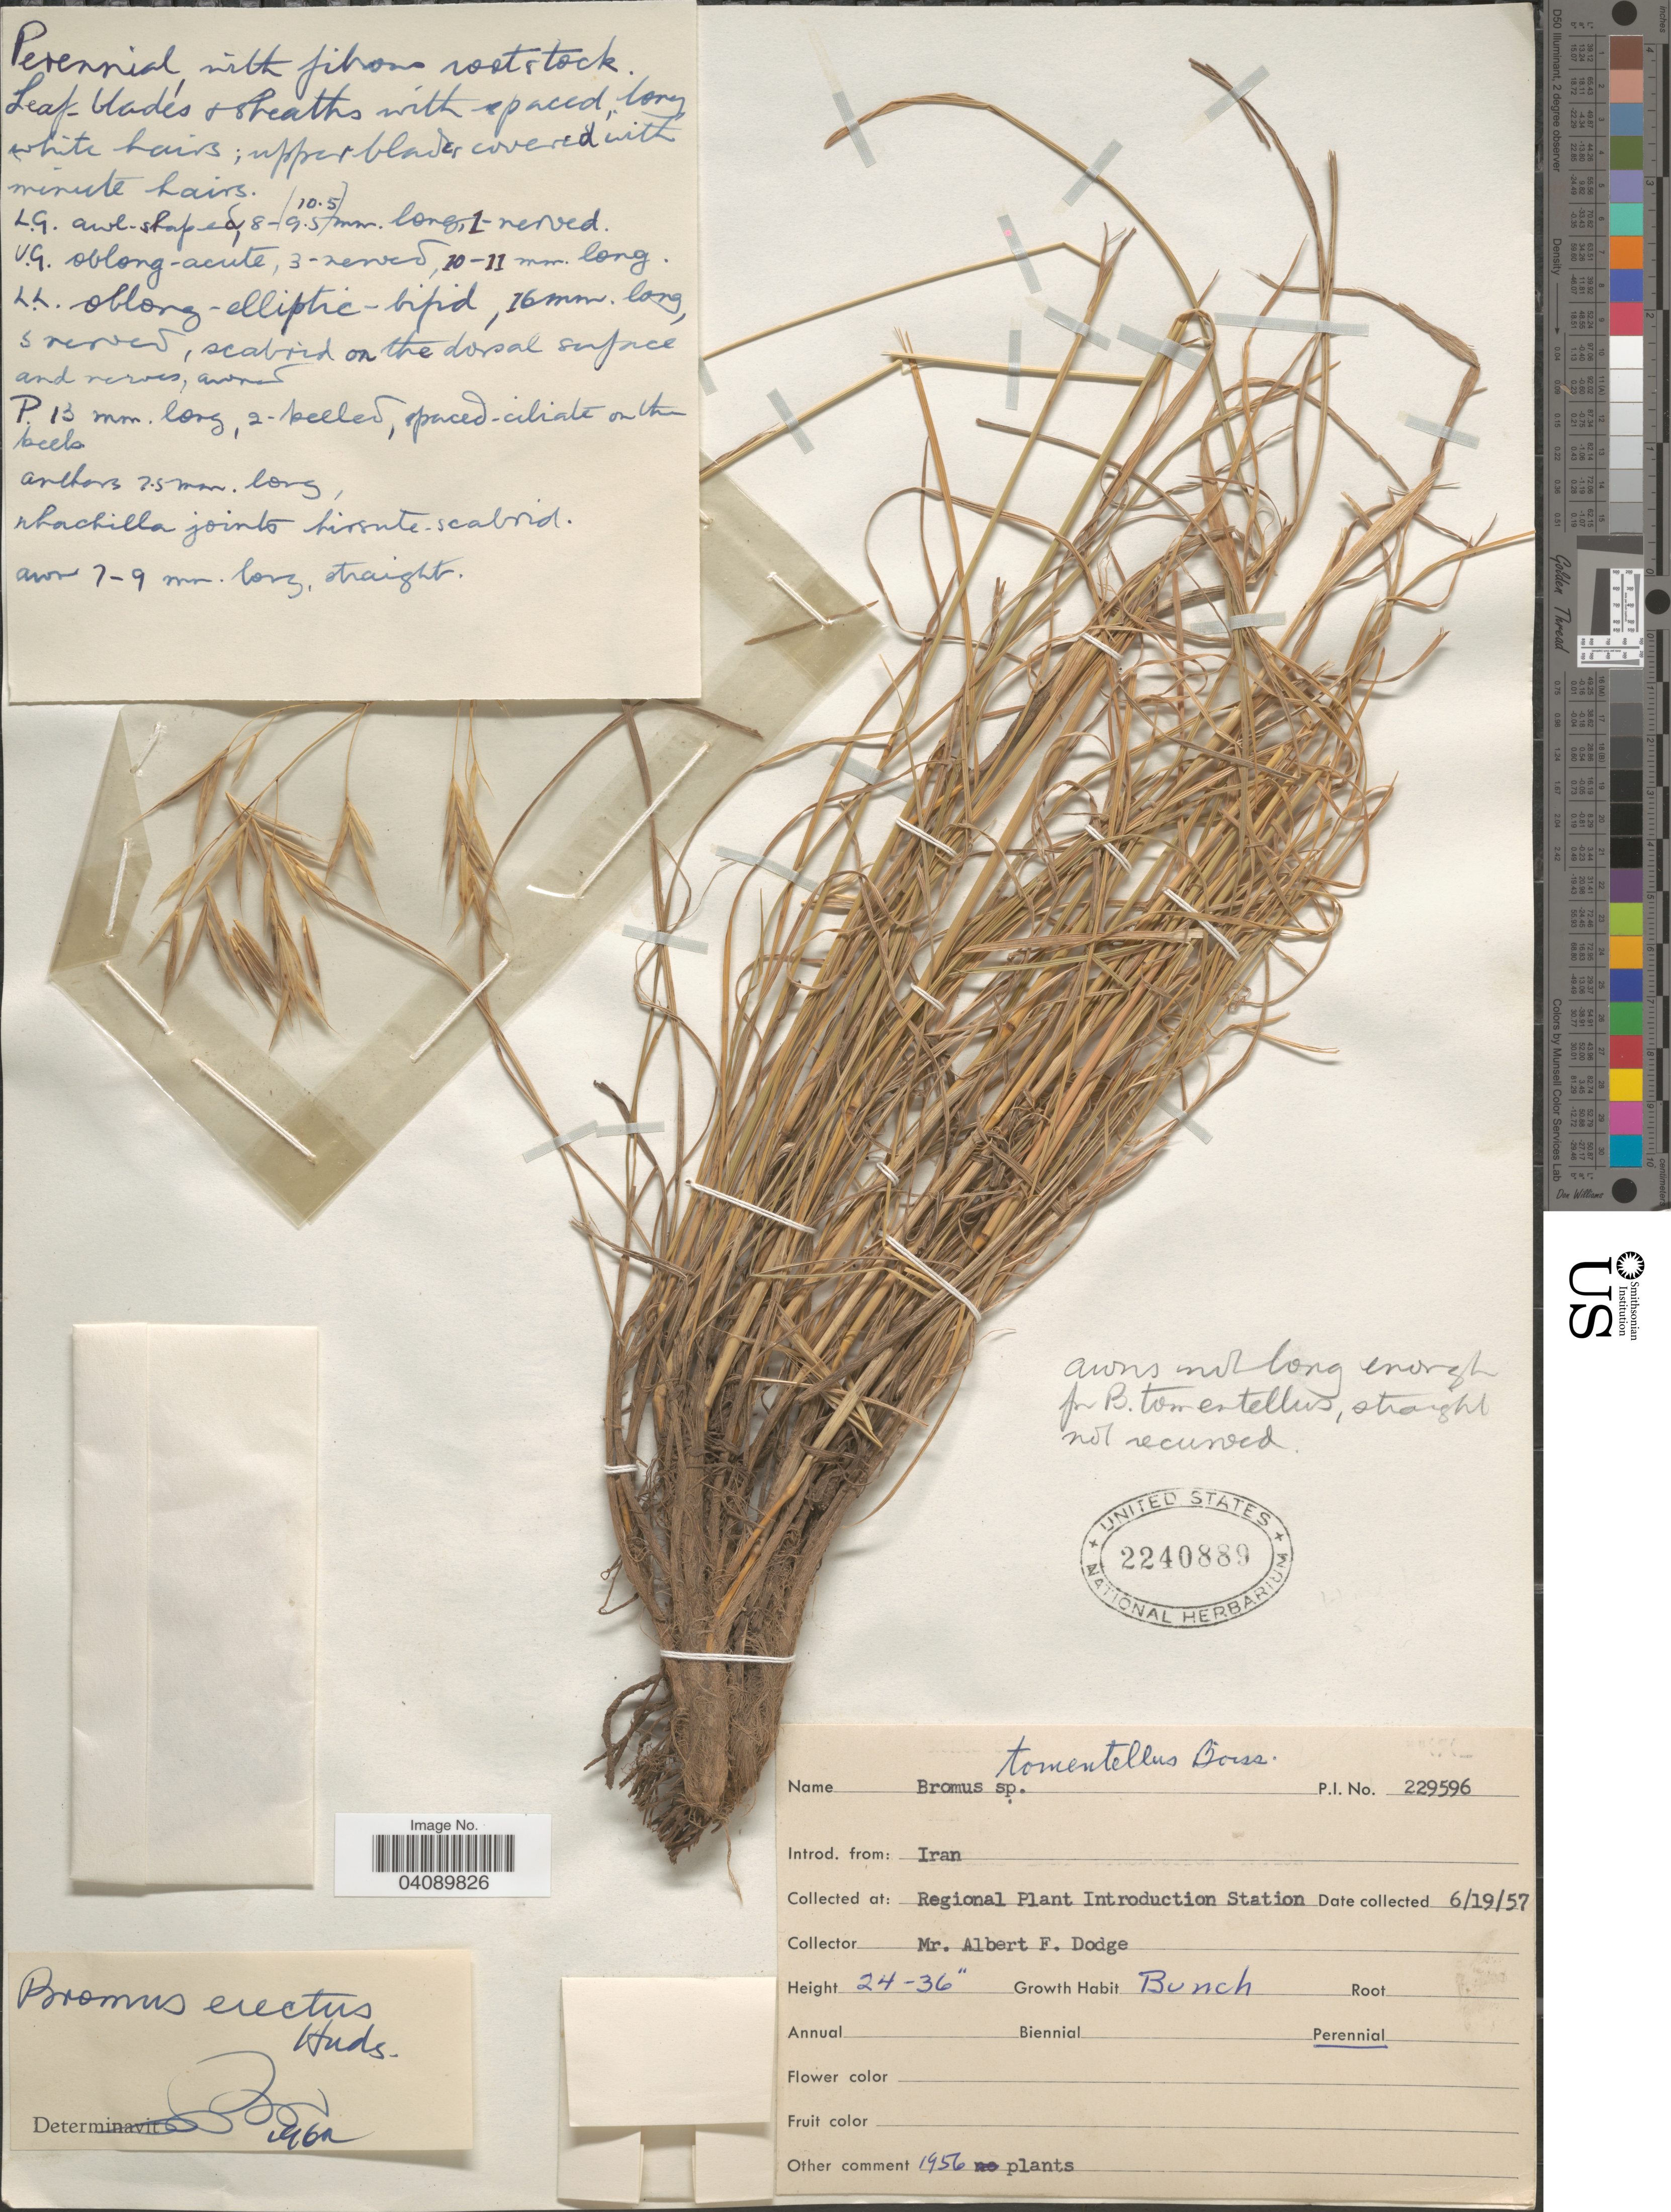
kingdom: Plantae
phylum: Tracheophyta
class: Liliopsida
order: Poales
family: Poaceae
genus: Bromus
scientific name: Bromus erectus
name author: Huds.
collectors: A. Dodge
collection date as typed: Transcribed d/m/y: 19/6/57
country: United States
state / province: Iowa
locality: Regional Plant Introduction Station.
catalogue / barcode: US 2240889